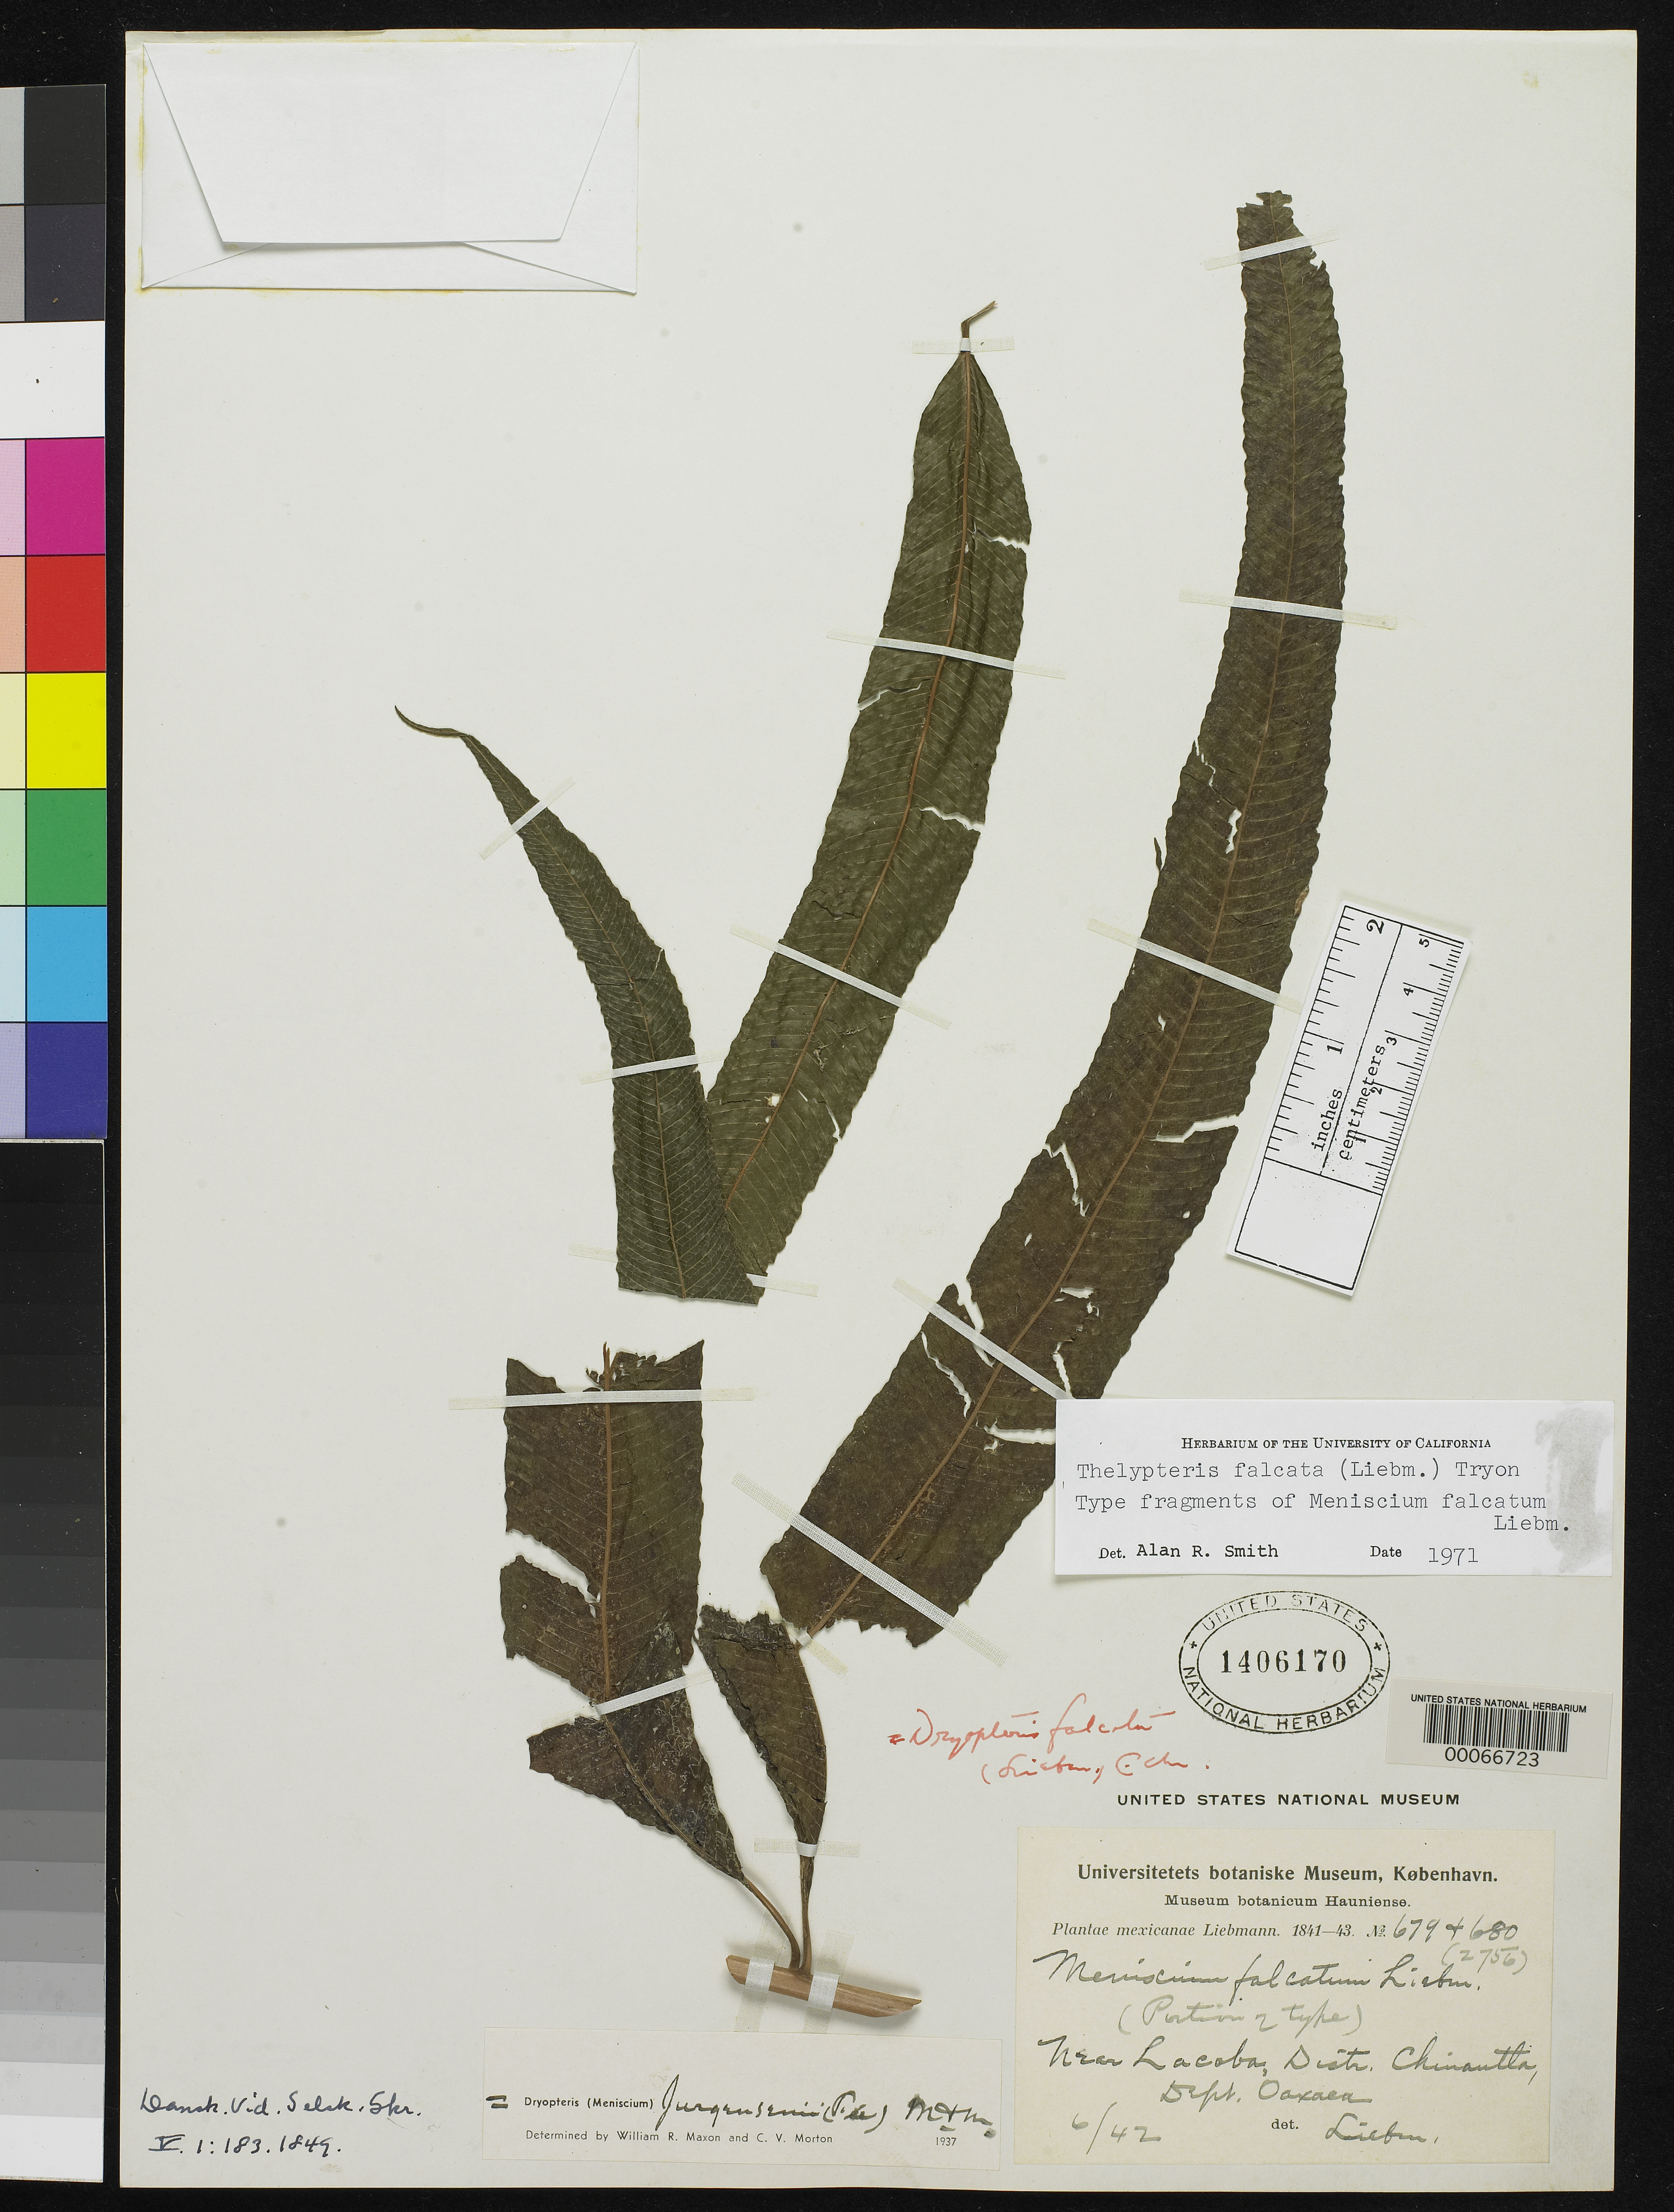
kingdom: Plantae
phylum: Tracheophyta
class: Polypodiopsida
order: Polypodiales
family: Thelypteridaceae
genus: Meniscium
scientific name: Meniscium falcatum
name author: Liebm.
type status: Type Fragment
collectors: F. M. Liebmann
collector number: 2756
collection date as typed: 1841 to -- --- 1843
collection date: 1841/1843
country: Mexico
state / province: Oaxaca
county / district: Chimantla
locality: Near Lacoba.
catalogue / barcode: US 1406170